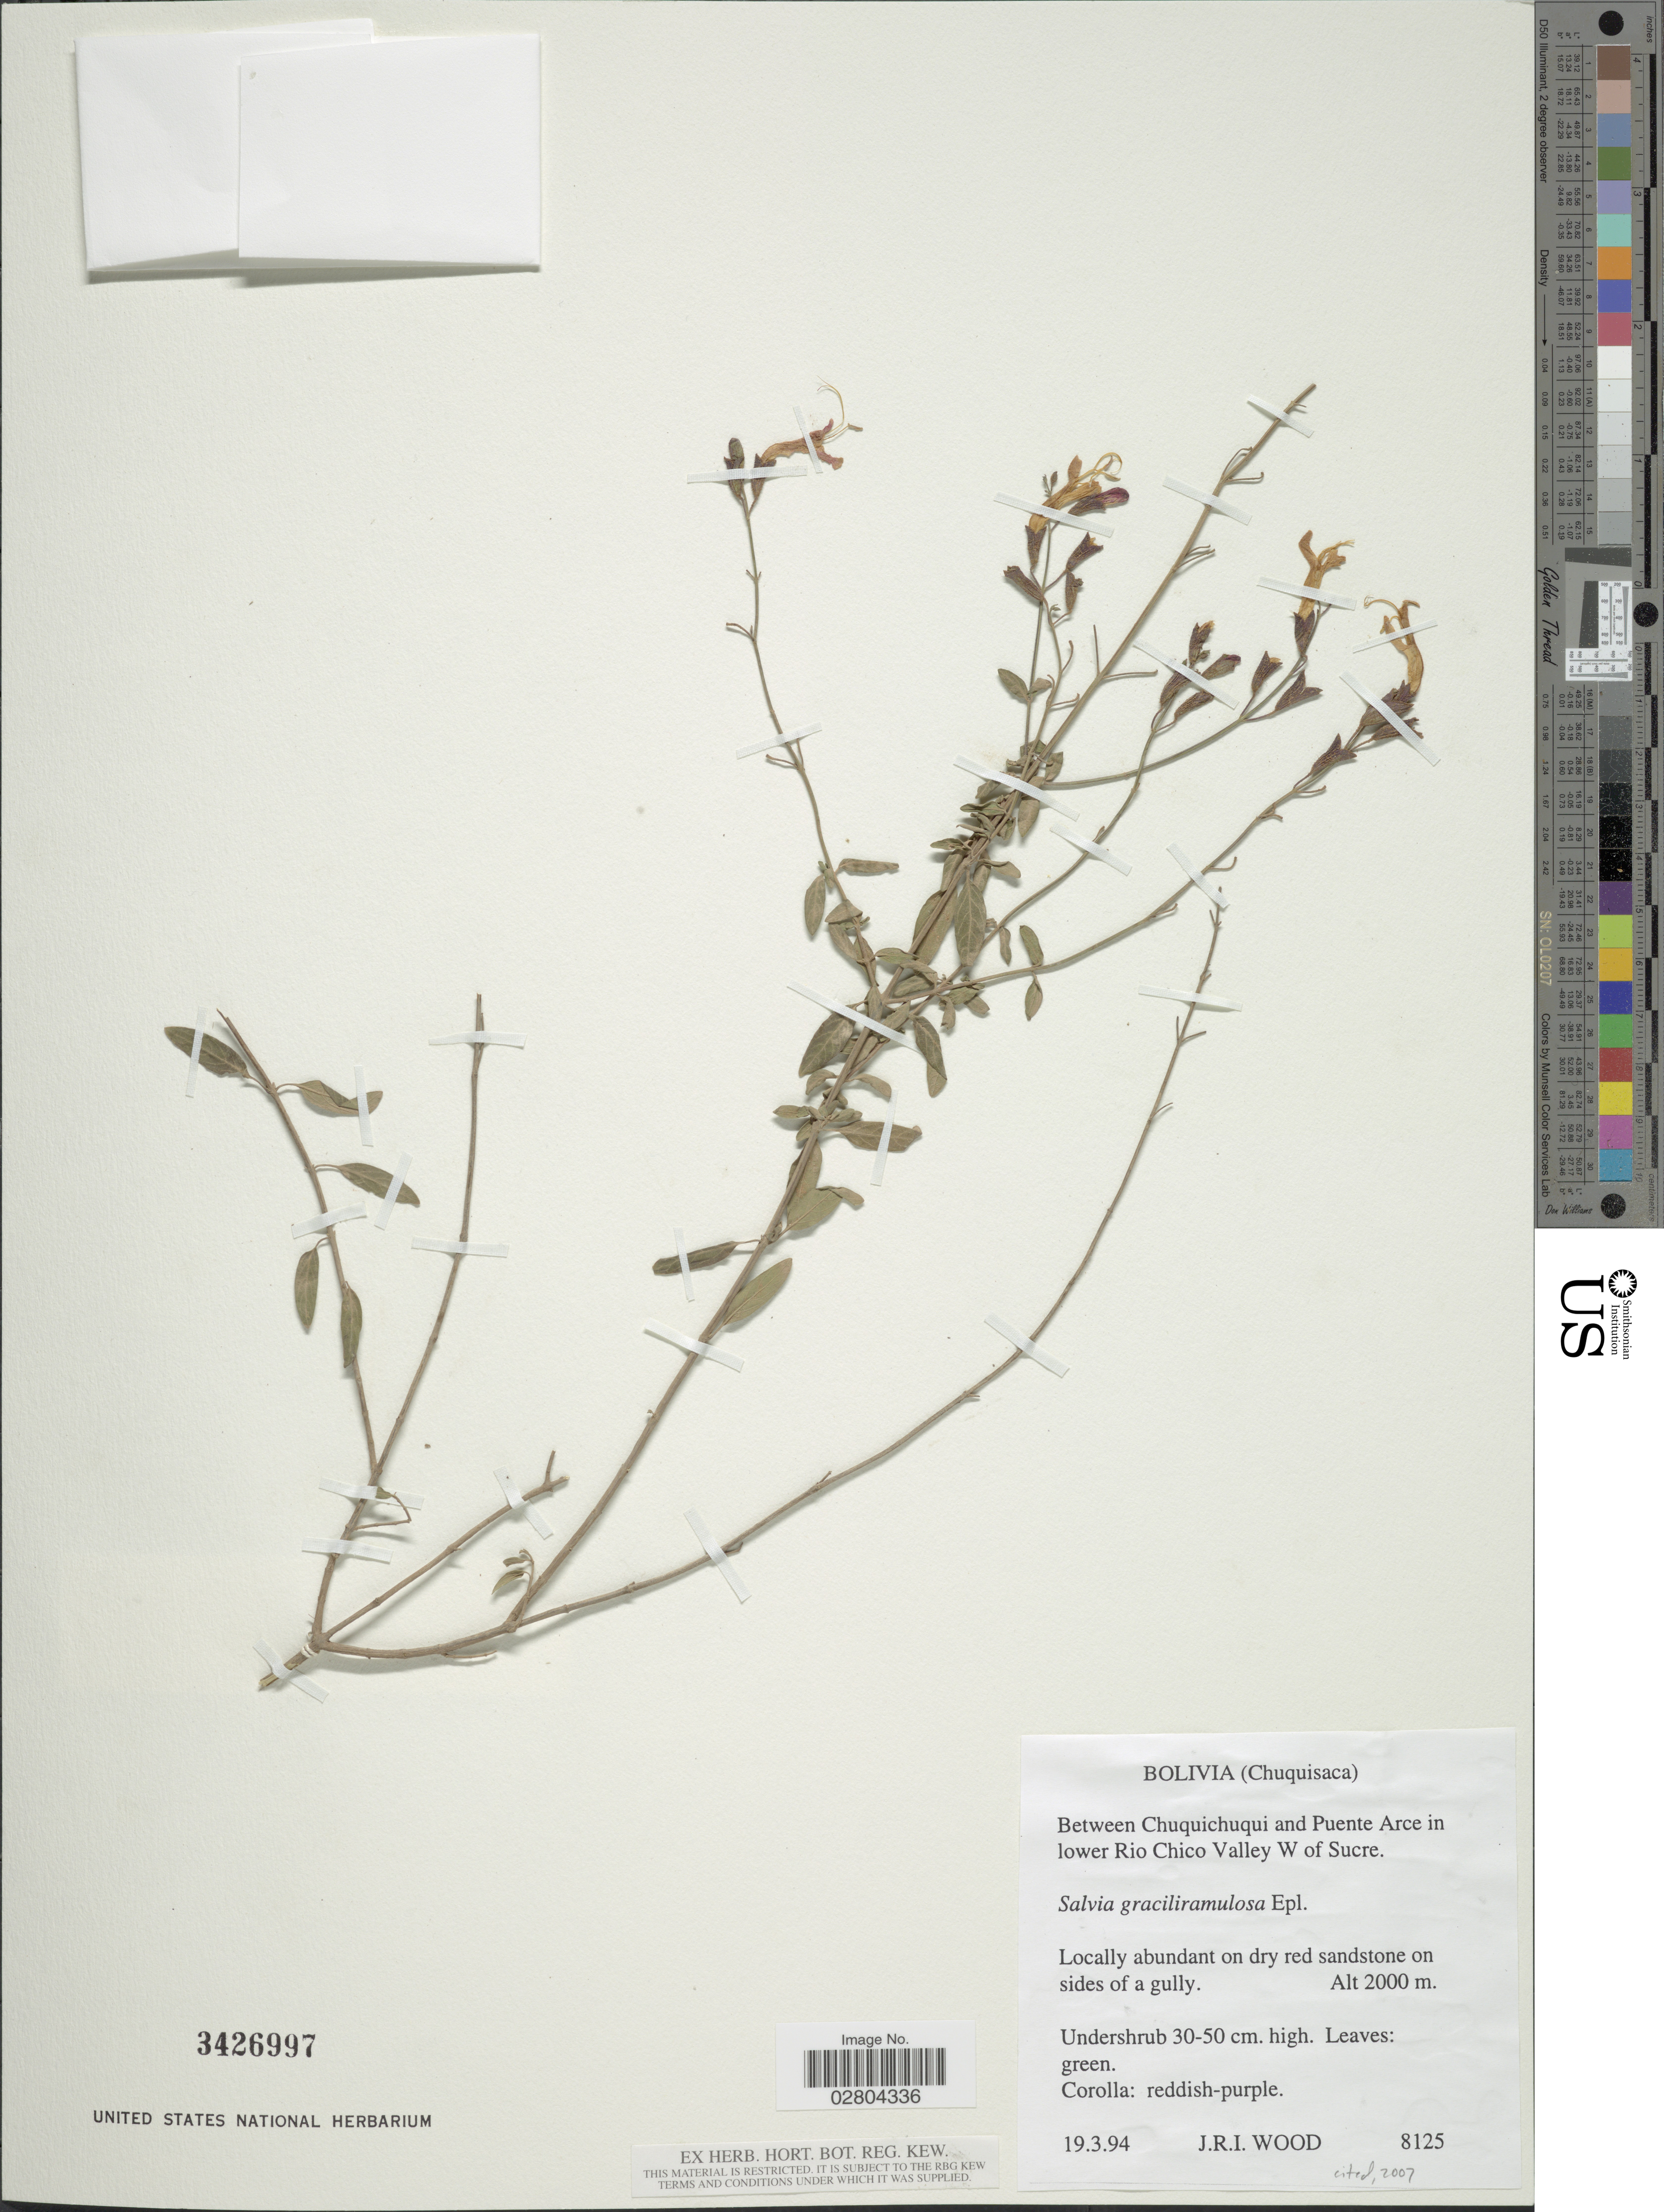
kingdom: Plantae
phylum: Tracheophyta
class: Magnoliopsida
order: Lamiales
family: Lamiaceae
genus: Salvia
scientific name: Salvia graciliramulosa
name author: Epling & Játiva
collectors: J. R. I. Wood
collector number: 8125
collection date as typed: Transcribed d/m/y: 19/3/94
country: Bolivia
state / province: Chuquisaca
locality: Between Chuquichuqui and Puente Arce in lower Rio Chico Valley W of Sucre.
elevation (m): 2000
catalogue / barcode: US 3426997